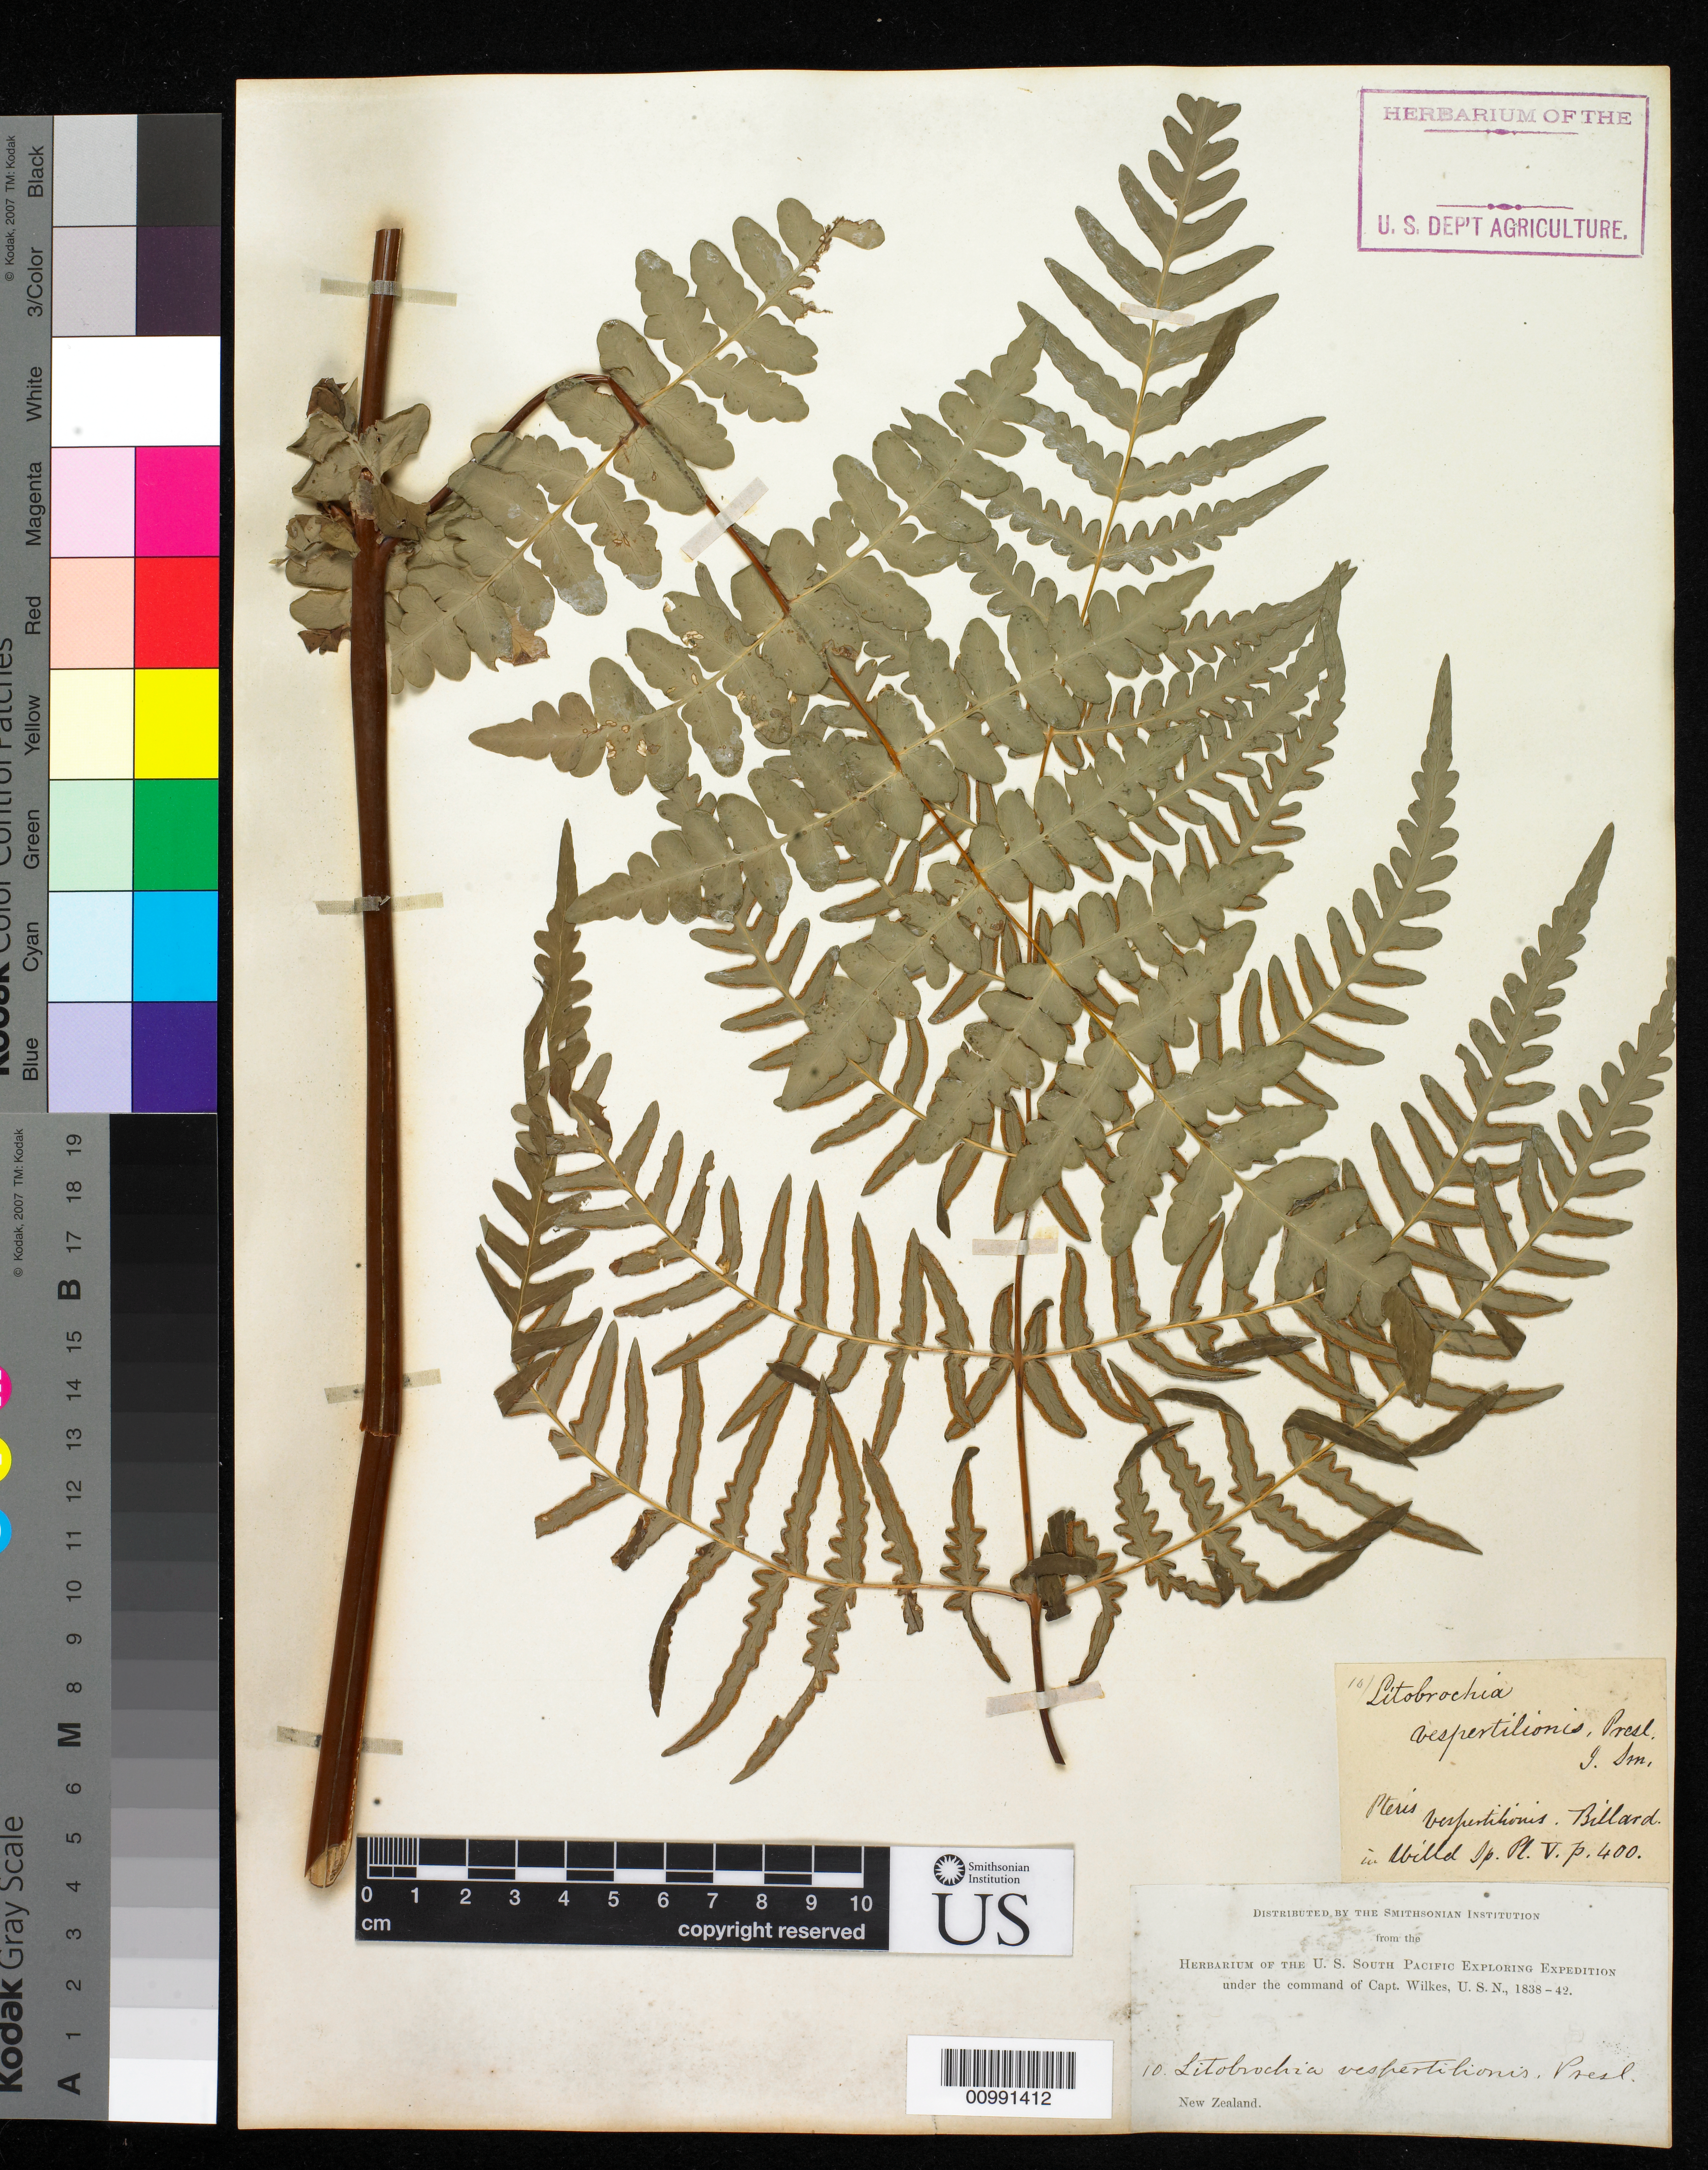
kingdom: Plantae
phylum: Tracheophyta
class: Polypodiopsida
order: Polypodiales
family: Dennstaedtiaceae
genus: Histiopteris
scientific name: Histiopteris incisa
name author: (Thunb.) J. Sm.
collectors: Wilkes Explor. Exped.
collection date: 1838/1842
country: New Zealand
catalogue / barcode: US 98678